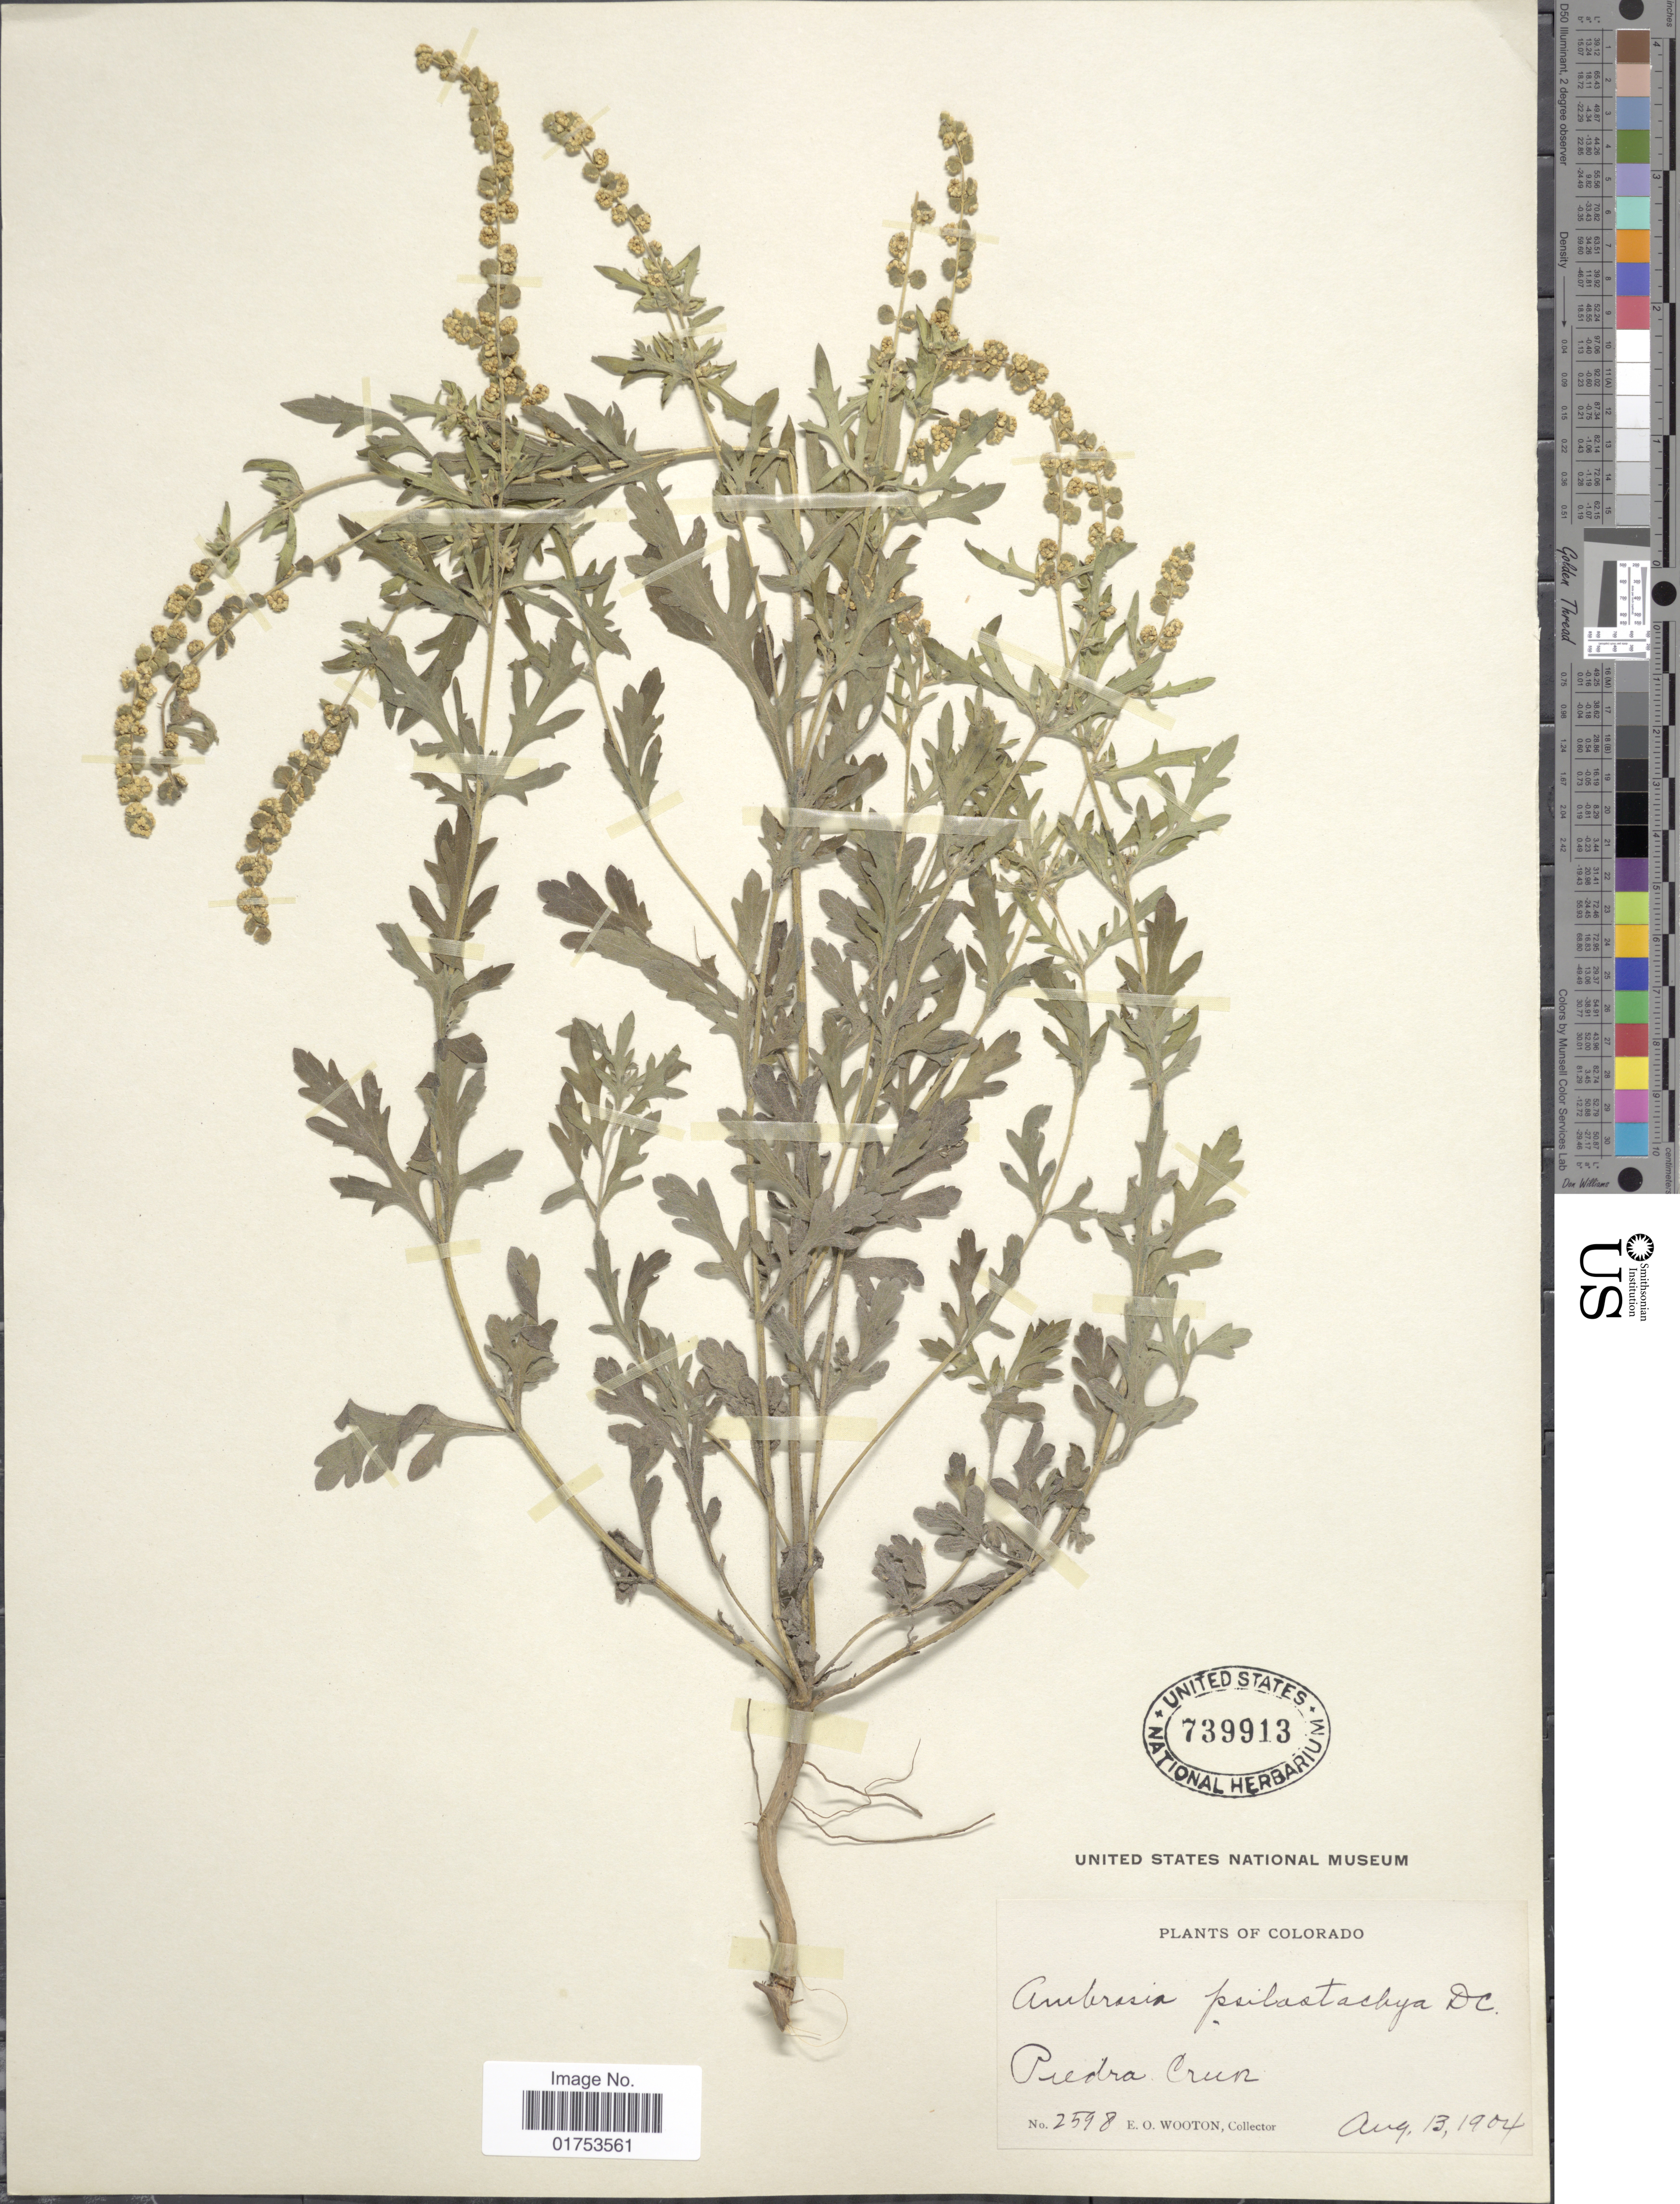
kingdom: Plantae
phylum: Tracheophyta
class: Magnoliopsida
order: Asterales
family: Asteraceae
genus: Ambrosia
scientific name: Ambrosia psilostachya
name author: DC.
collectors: E. O. Wooton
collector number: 2598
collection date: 1904-08-13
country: United States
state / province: Colorado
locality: Piedra Creek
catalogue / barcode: US 739913